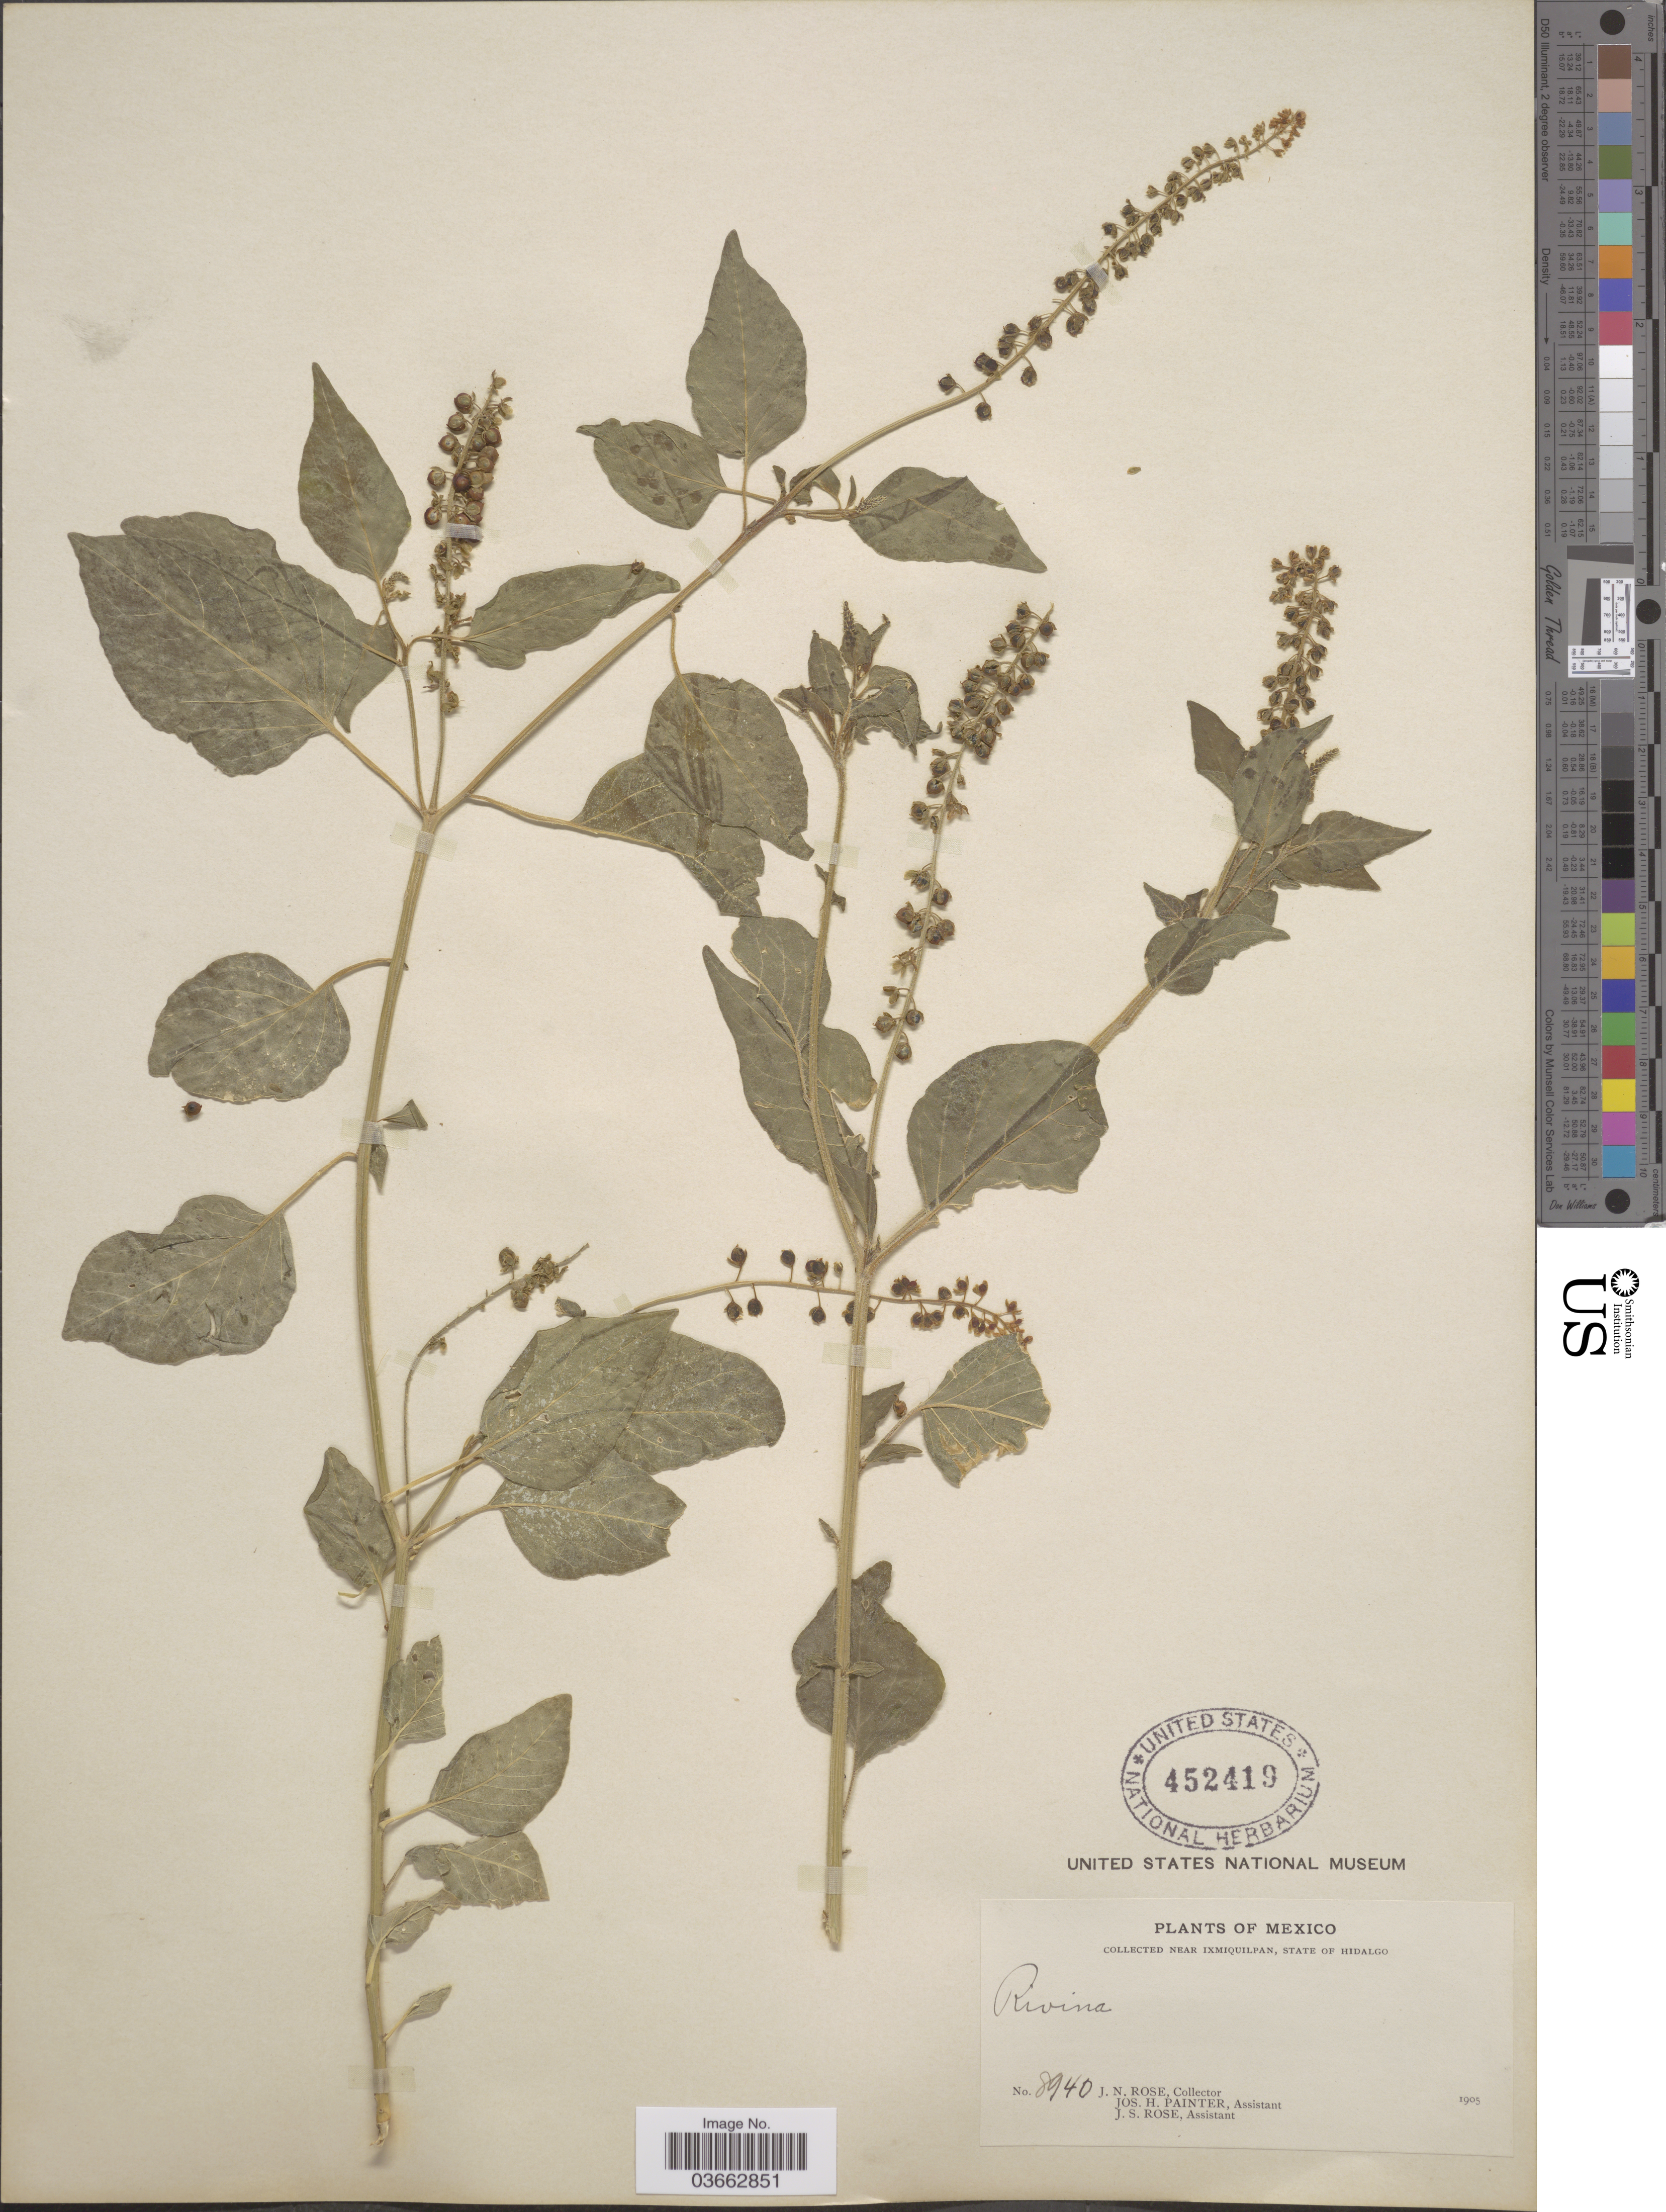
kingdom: Plantae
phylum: Tracheophyta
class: Magnoliopsida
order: Caryophyllales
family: Phytolaccaceae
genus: Rivina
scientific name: Rivina humilis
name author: L.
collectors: J. N. Rose, J. H. Painter & J. S. Rose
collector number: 8940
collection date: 1905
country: Mexico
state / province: Hidalgo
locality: Near Ixmiquilpan.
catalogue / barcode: US 452419